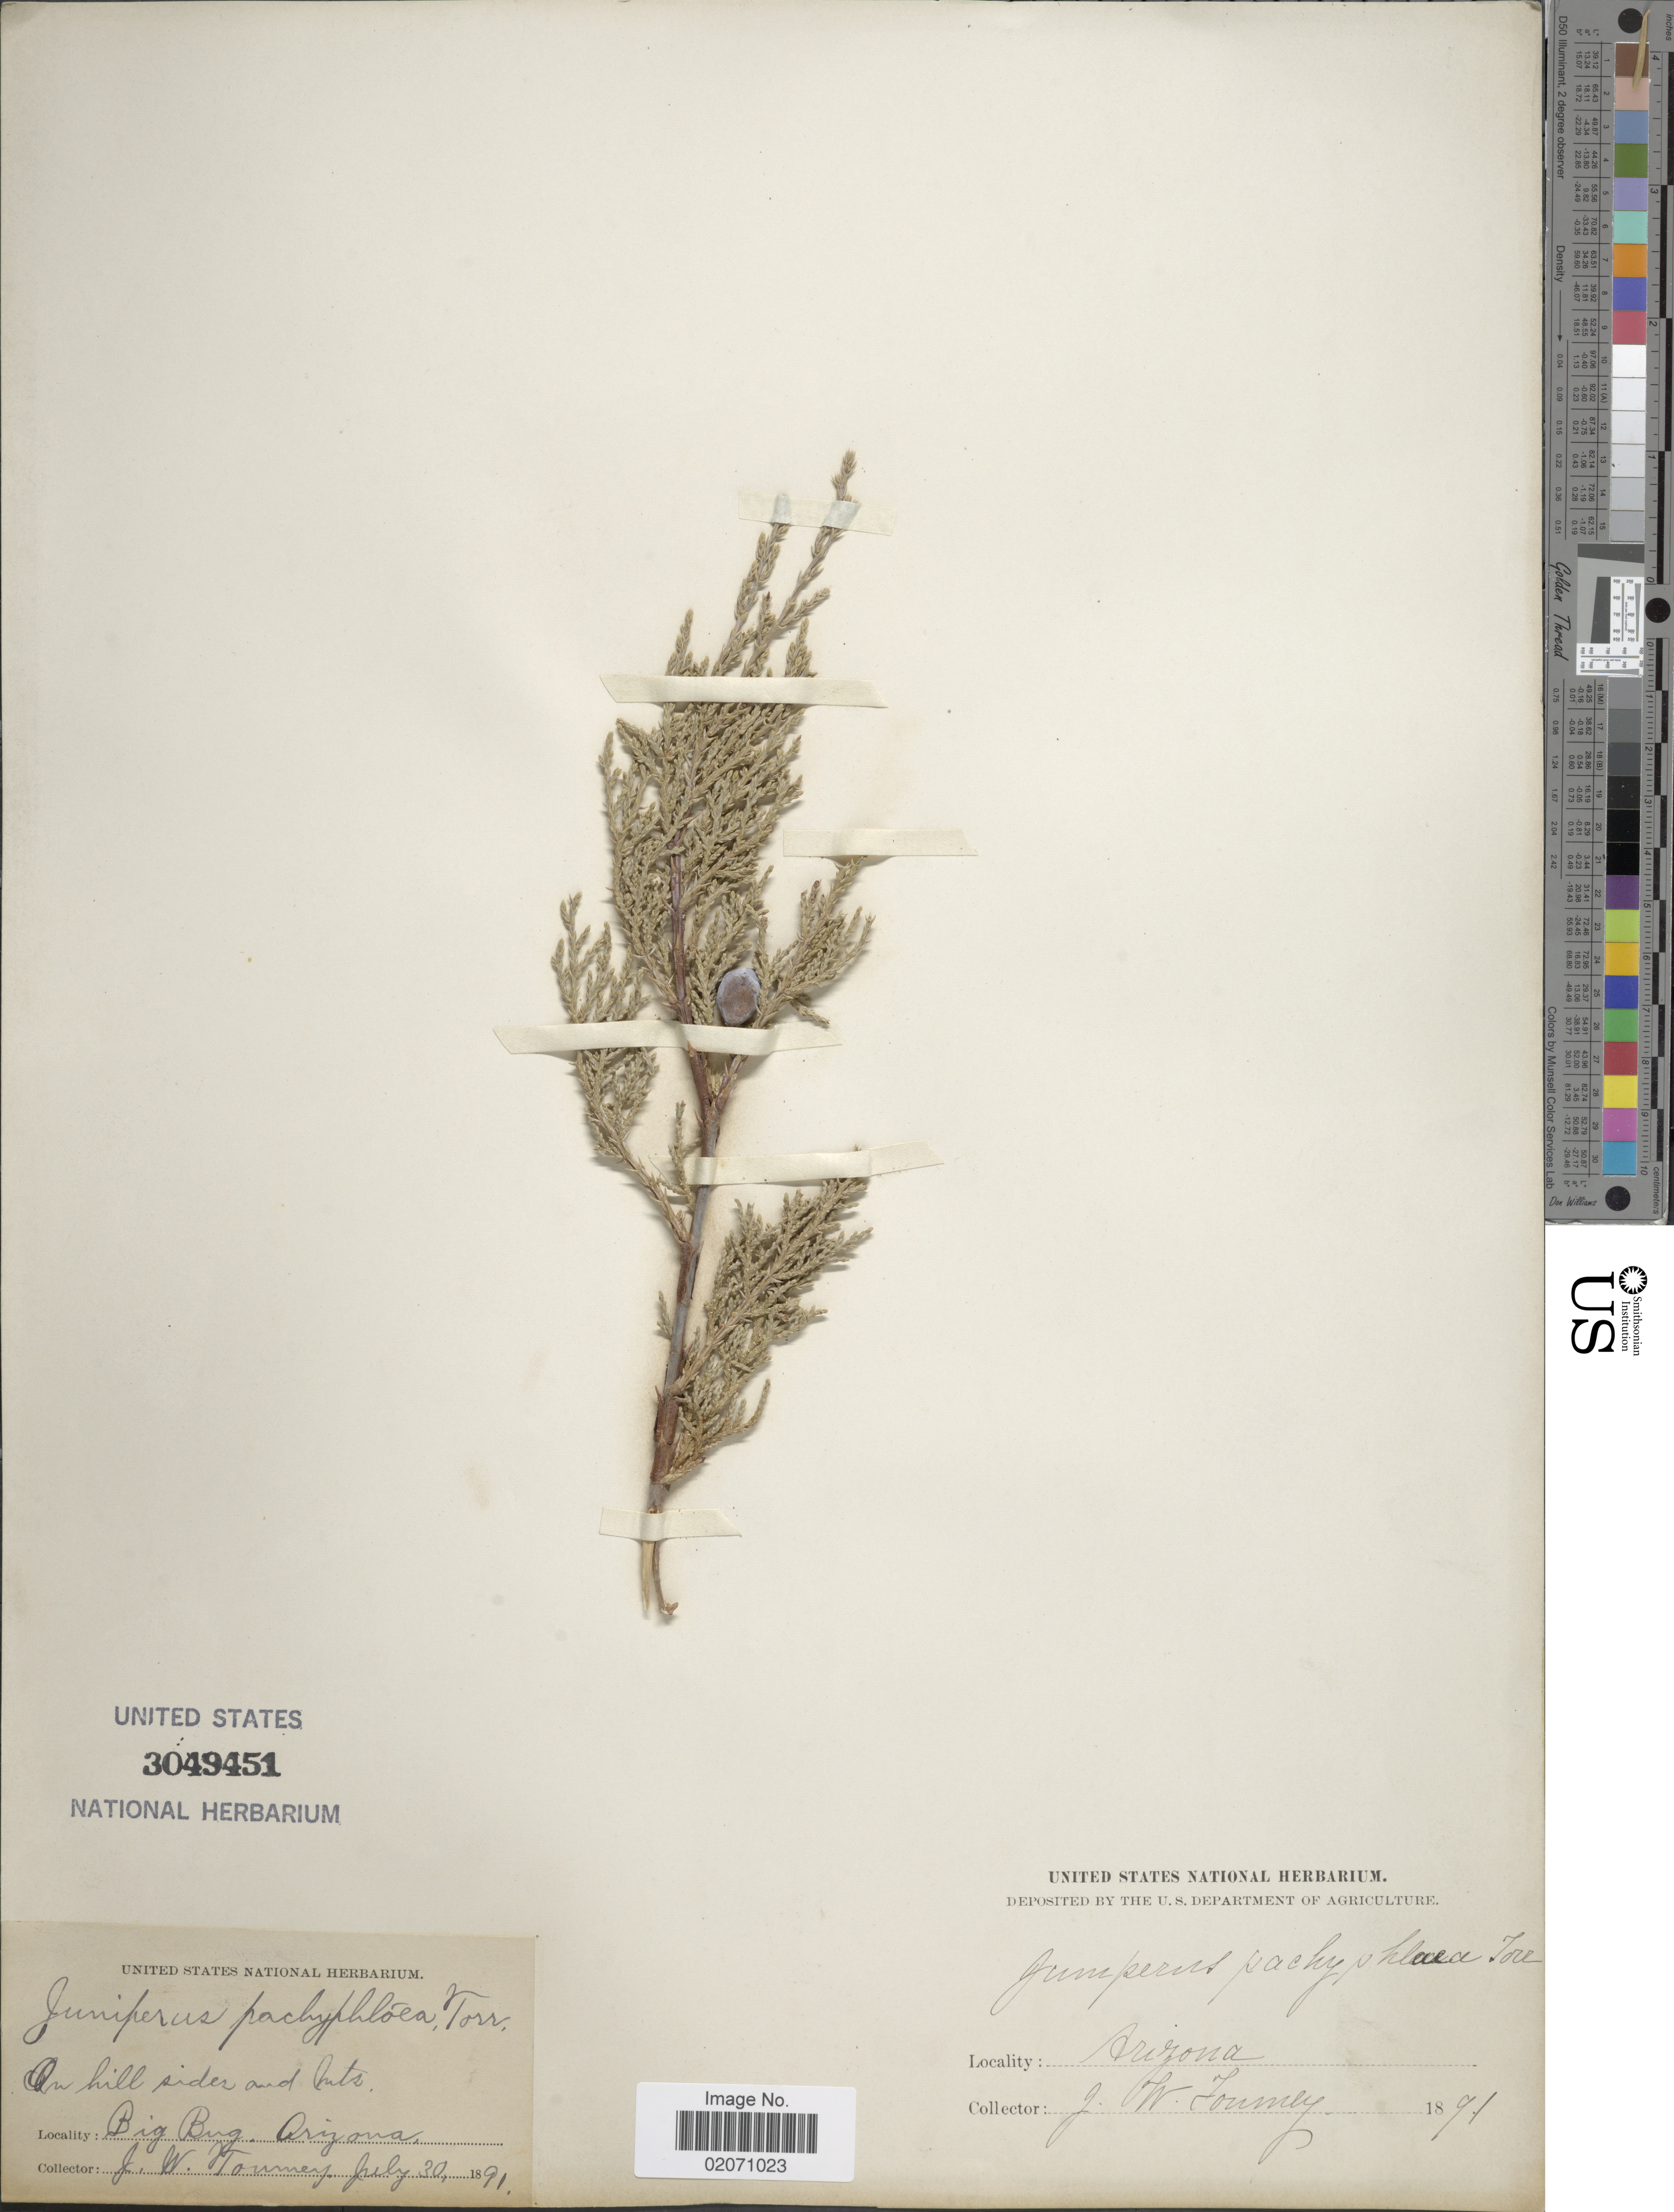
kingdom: Plantae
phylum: Tracheophyta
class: Pinopsida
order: Pinales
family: Cupressaceae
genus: Juniperus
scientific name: Juniperus deppeana var. pachyphlaea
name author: (Torr.) Martínez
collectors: J. W. Toumey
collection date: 1891-07-30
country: United States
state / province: Arizona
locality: On hill sides and Mts. Big Bug.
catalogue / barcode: US 3049451